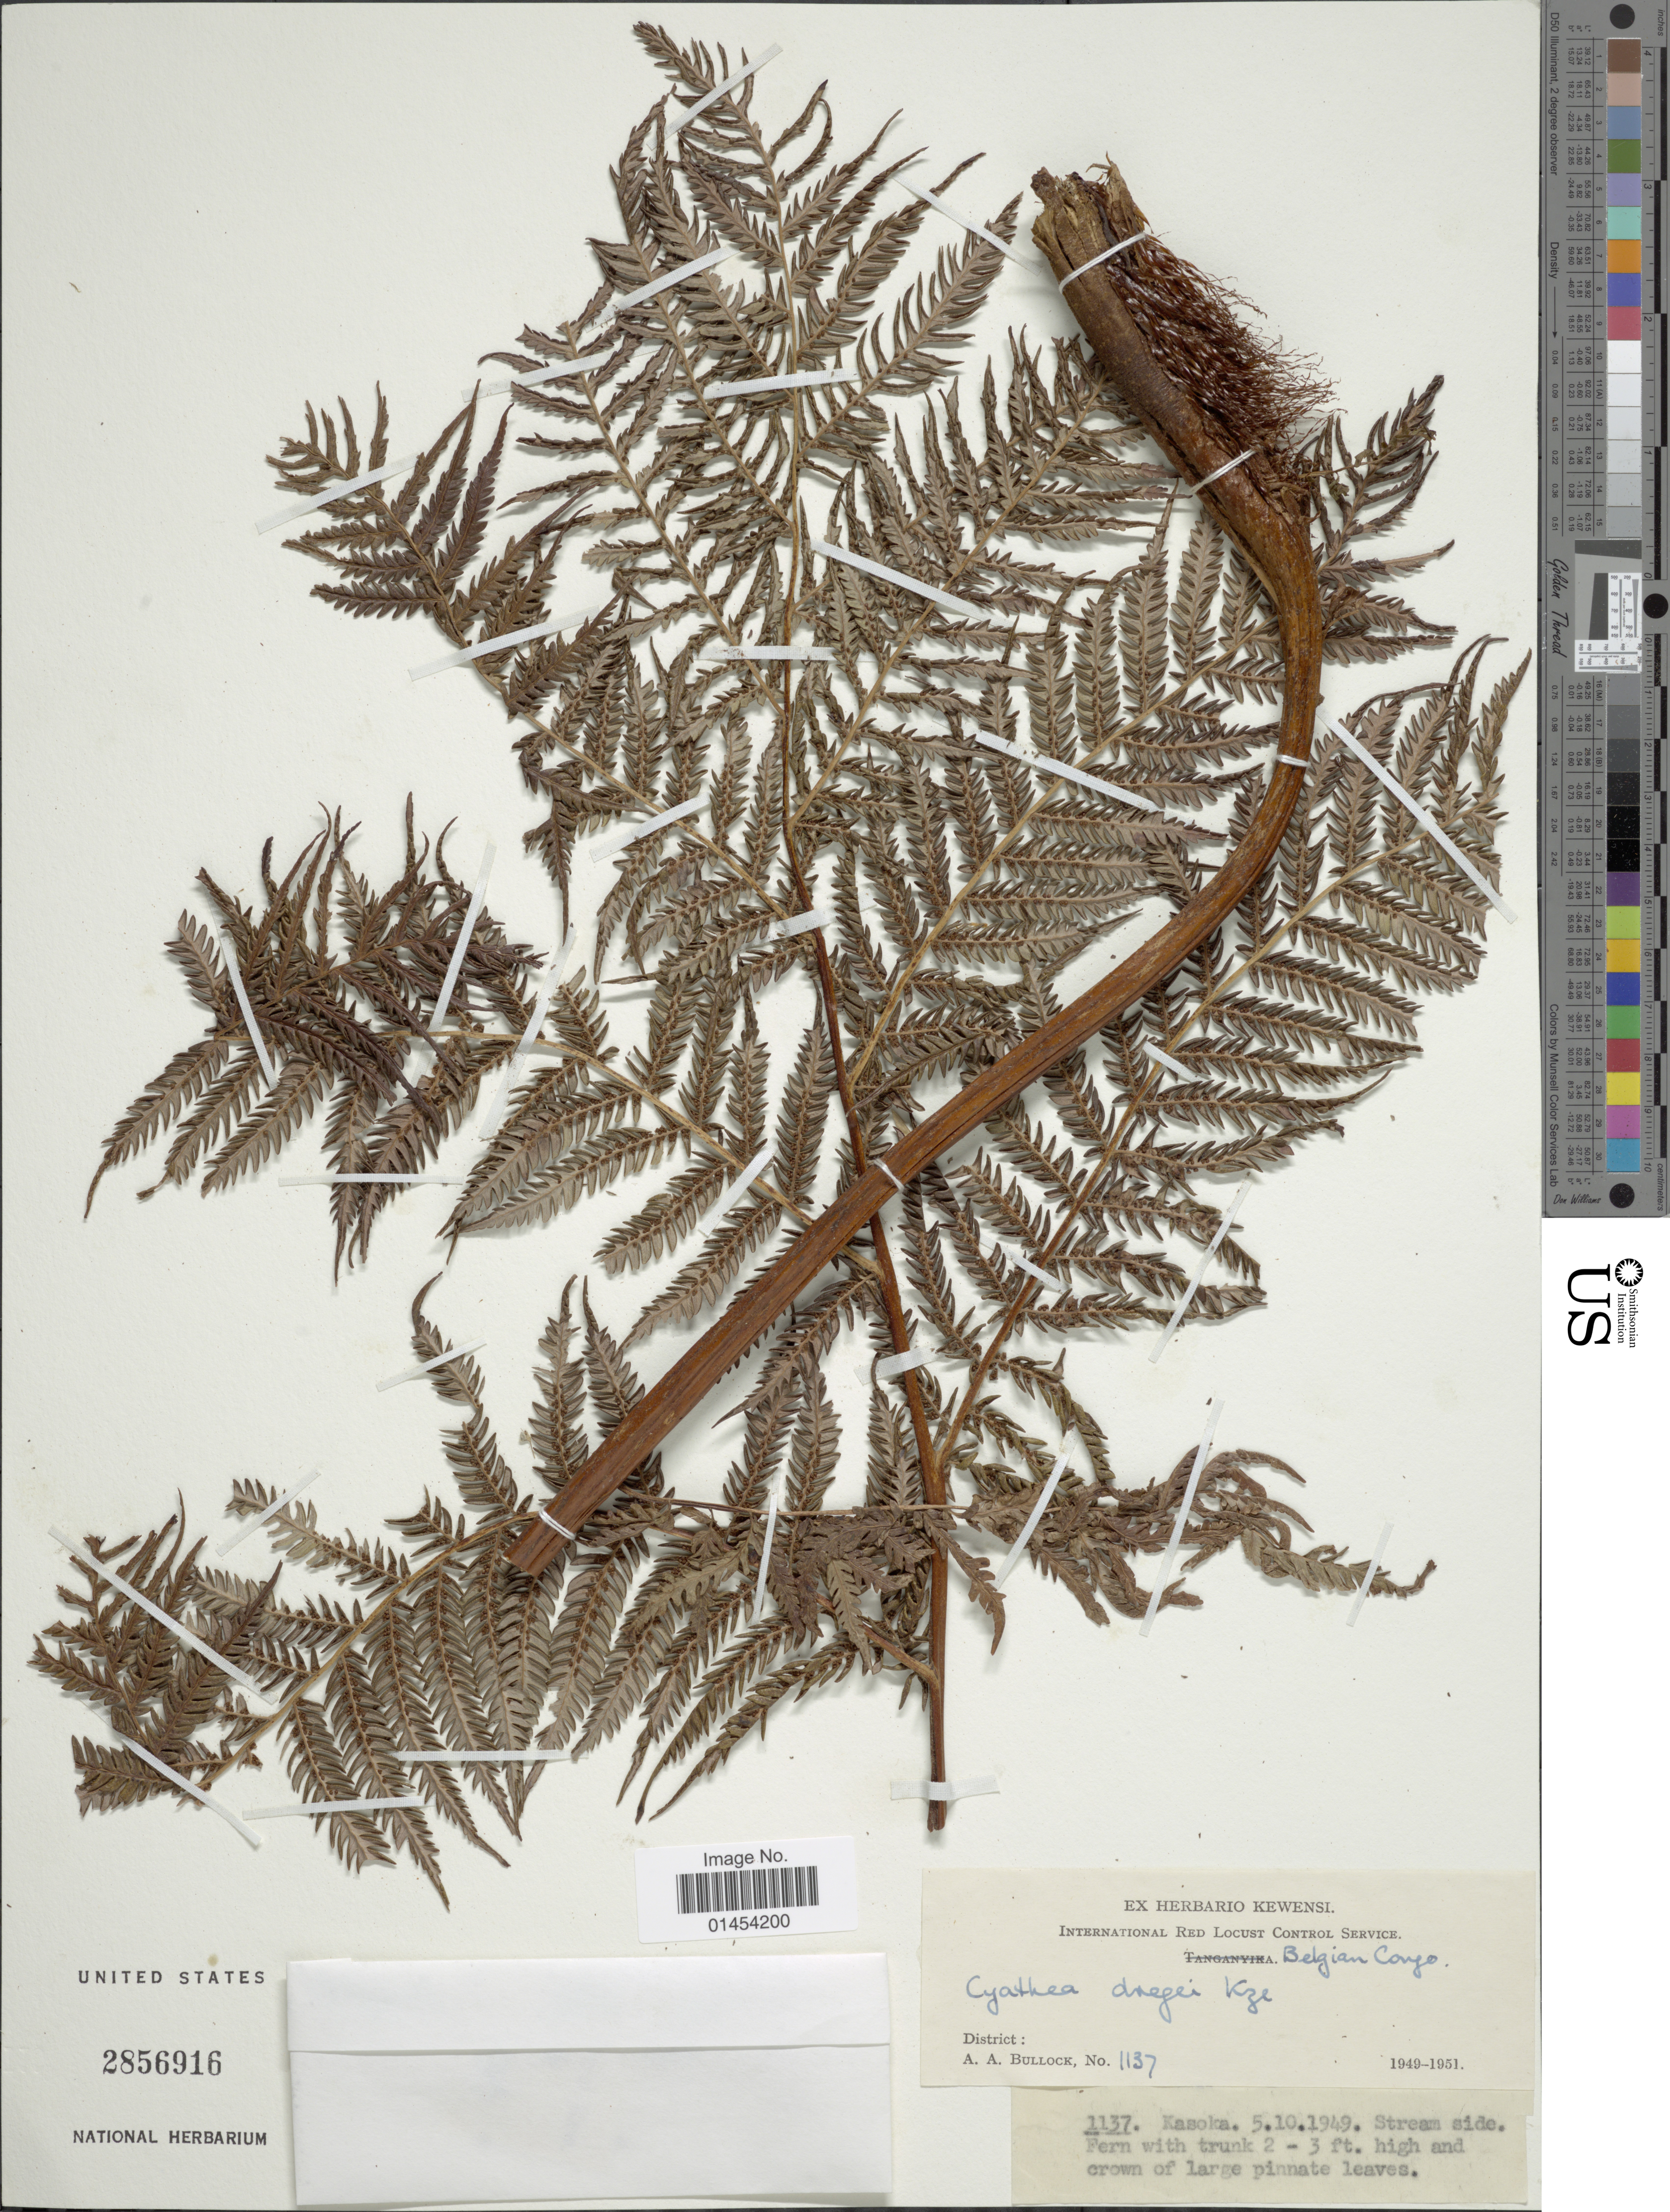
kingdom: Plantae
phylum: Tracheophyta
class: Polypodiopsida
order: Cyatheales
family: Cyatheaceae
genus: Cyathea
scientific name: Cyathea dregei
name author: Kunze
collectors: A. Bullock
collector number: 1137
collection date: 1949-10-05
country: Congo, Democratic Republic of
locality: Belgian Congo. Kasoka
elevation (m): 1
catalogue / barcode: US 2856916